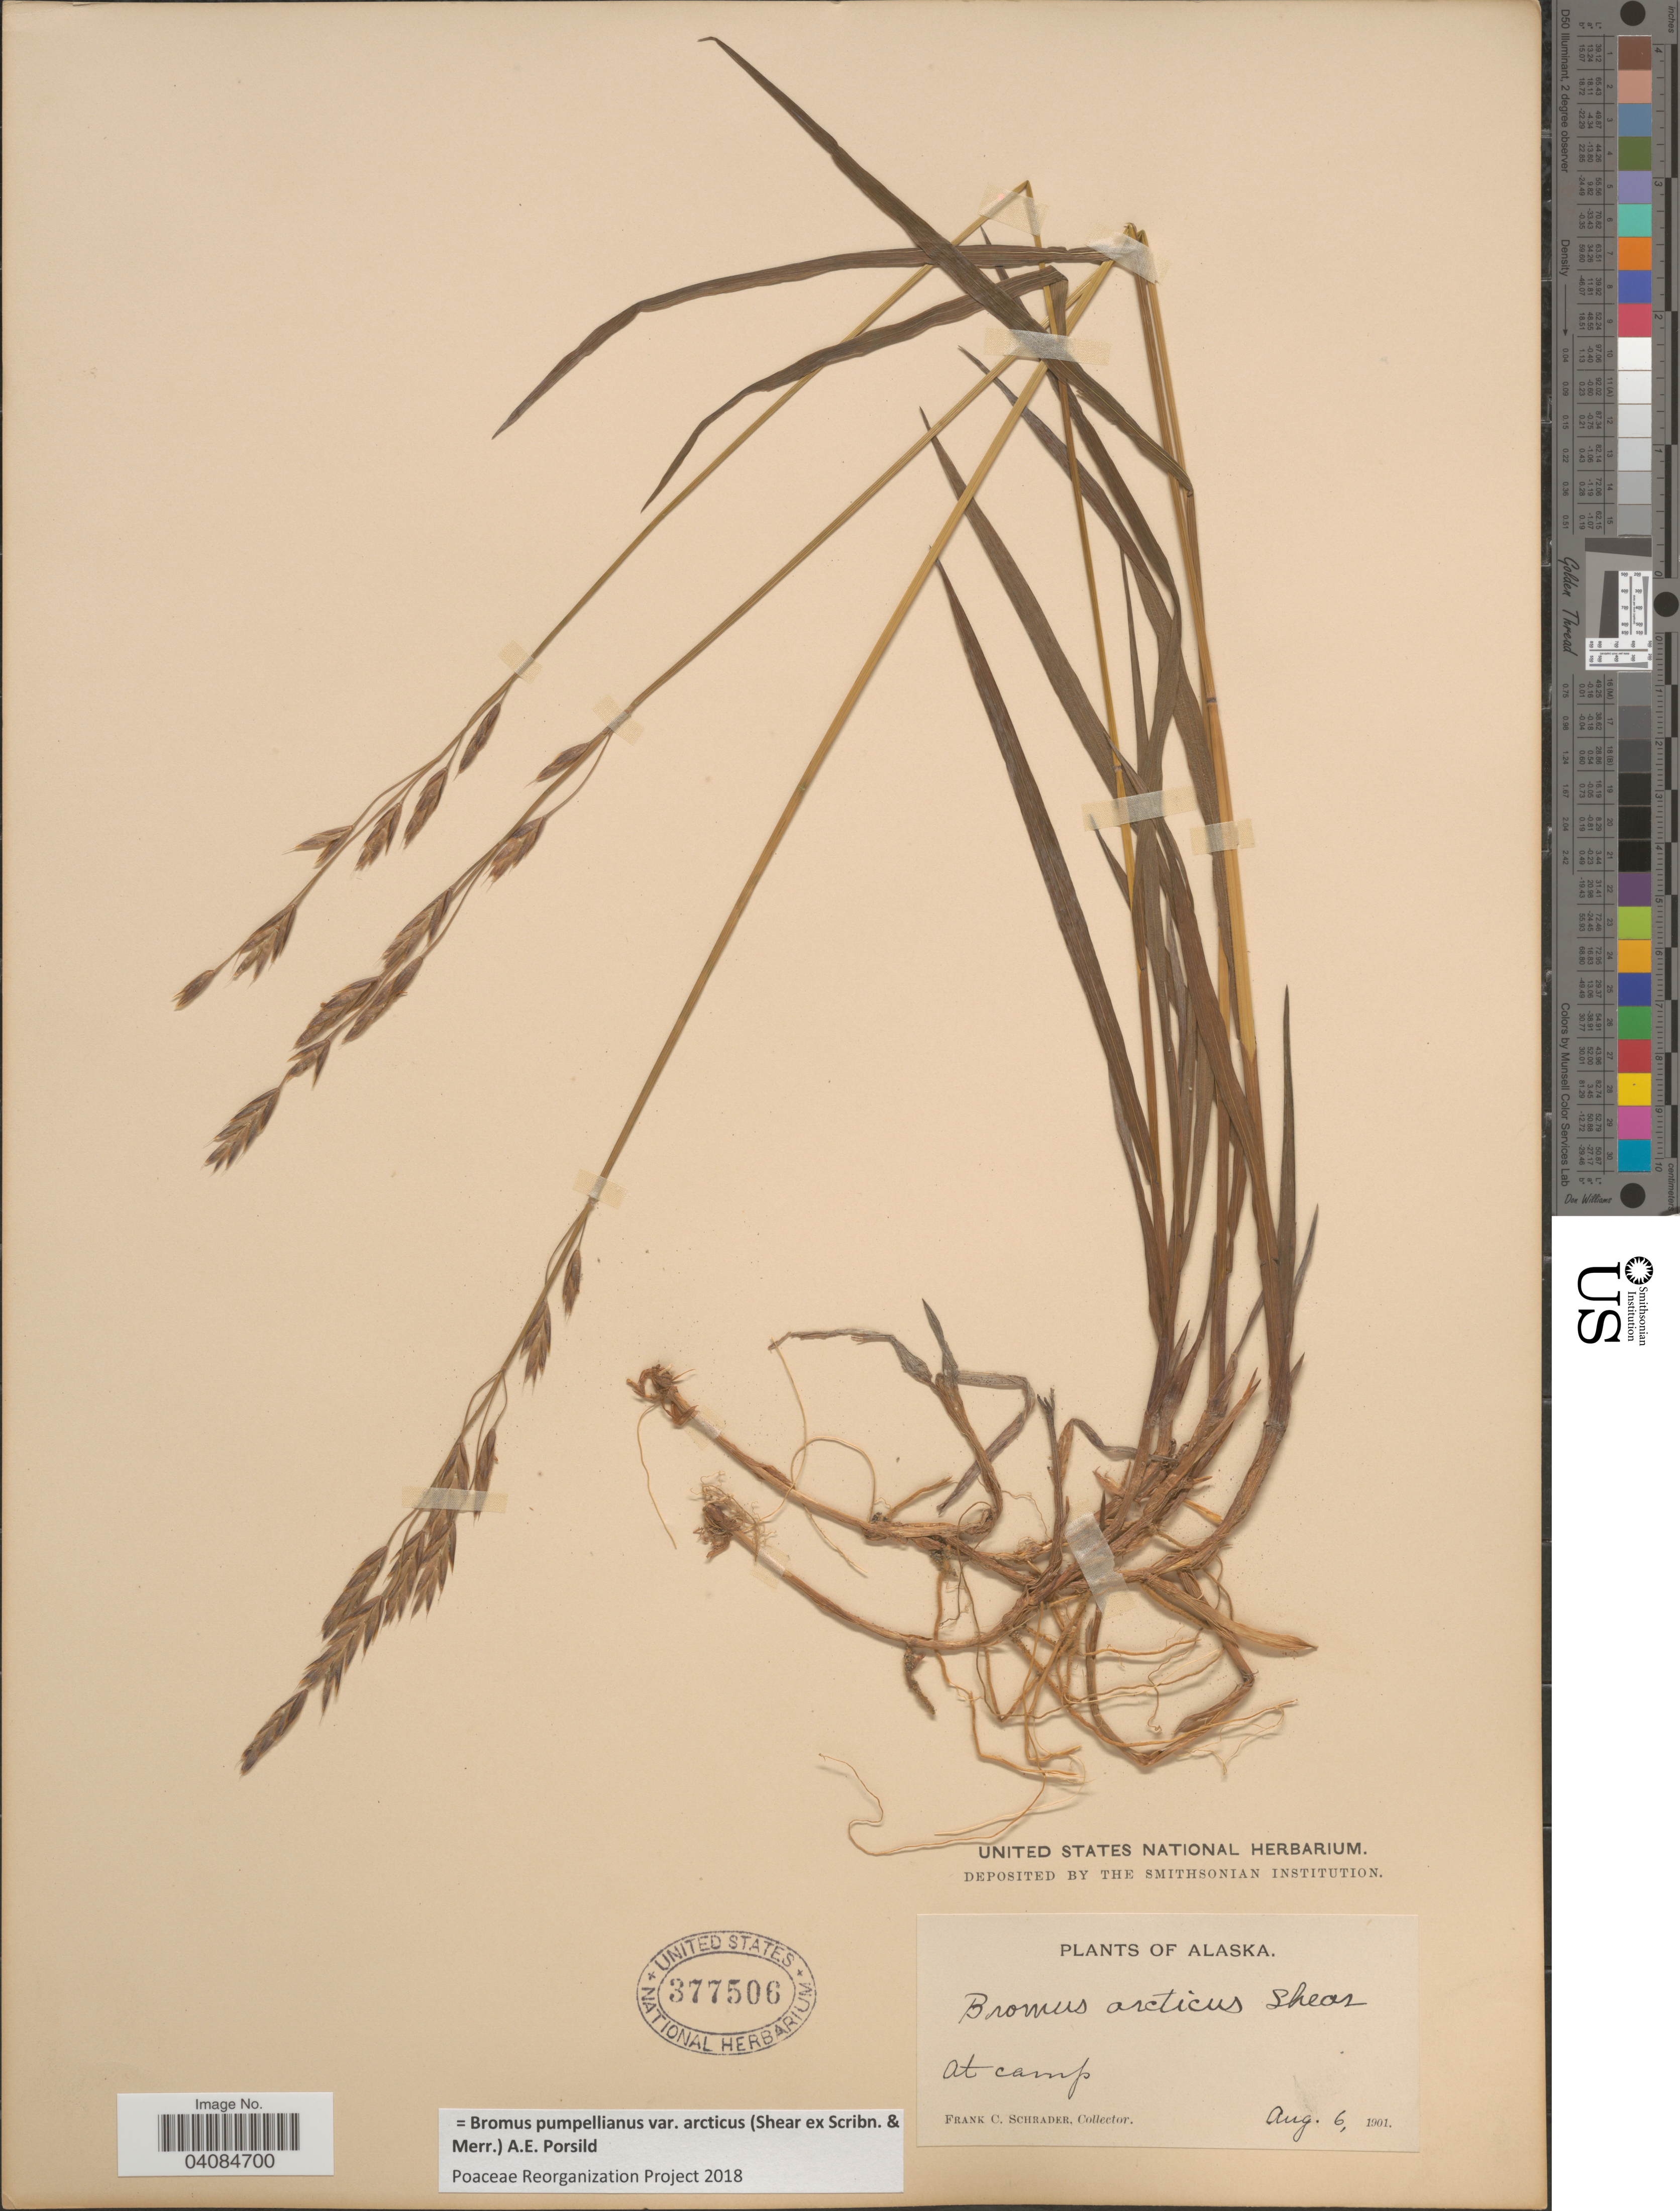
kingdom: Plantae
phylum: Tracheophyta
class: Liliopsida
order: Poales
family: Poaceae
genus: Bromus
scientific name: Bromus pumpellianus var. arcticus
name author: (Shear ex Scribn. & Merr.) A.E. Porsild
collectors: F. C. Schrader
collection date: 1901-08-06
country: United States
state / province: Alaska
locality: At camp.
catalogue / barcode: US 377506